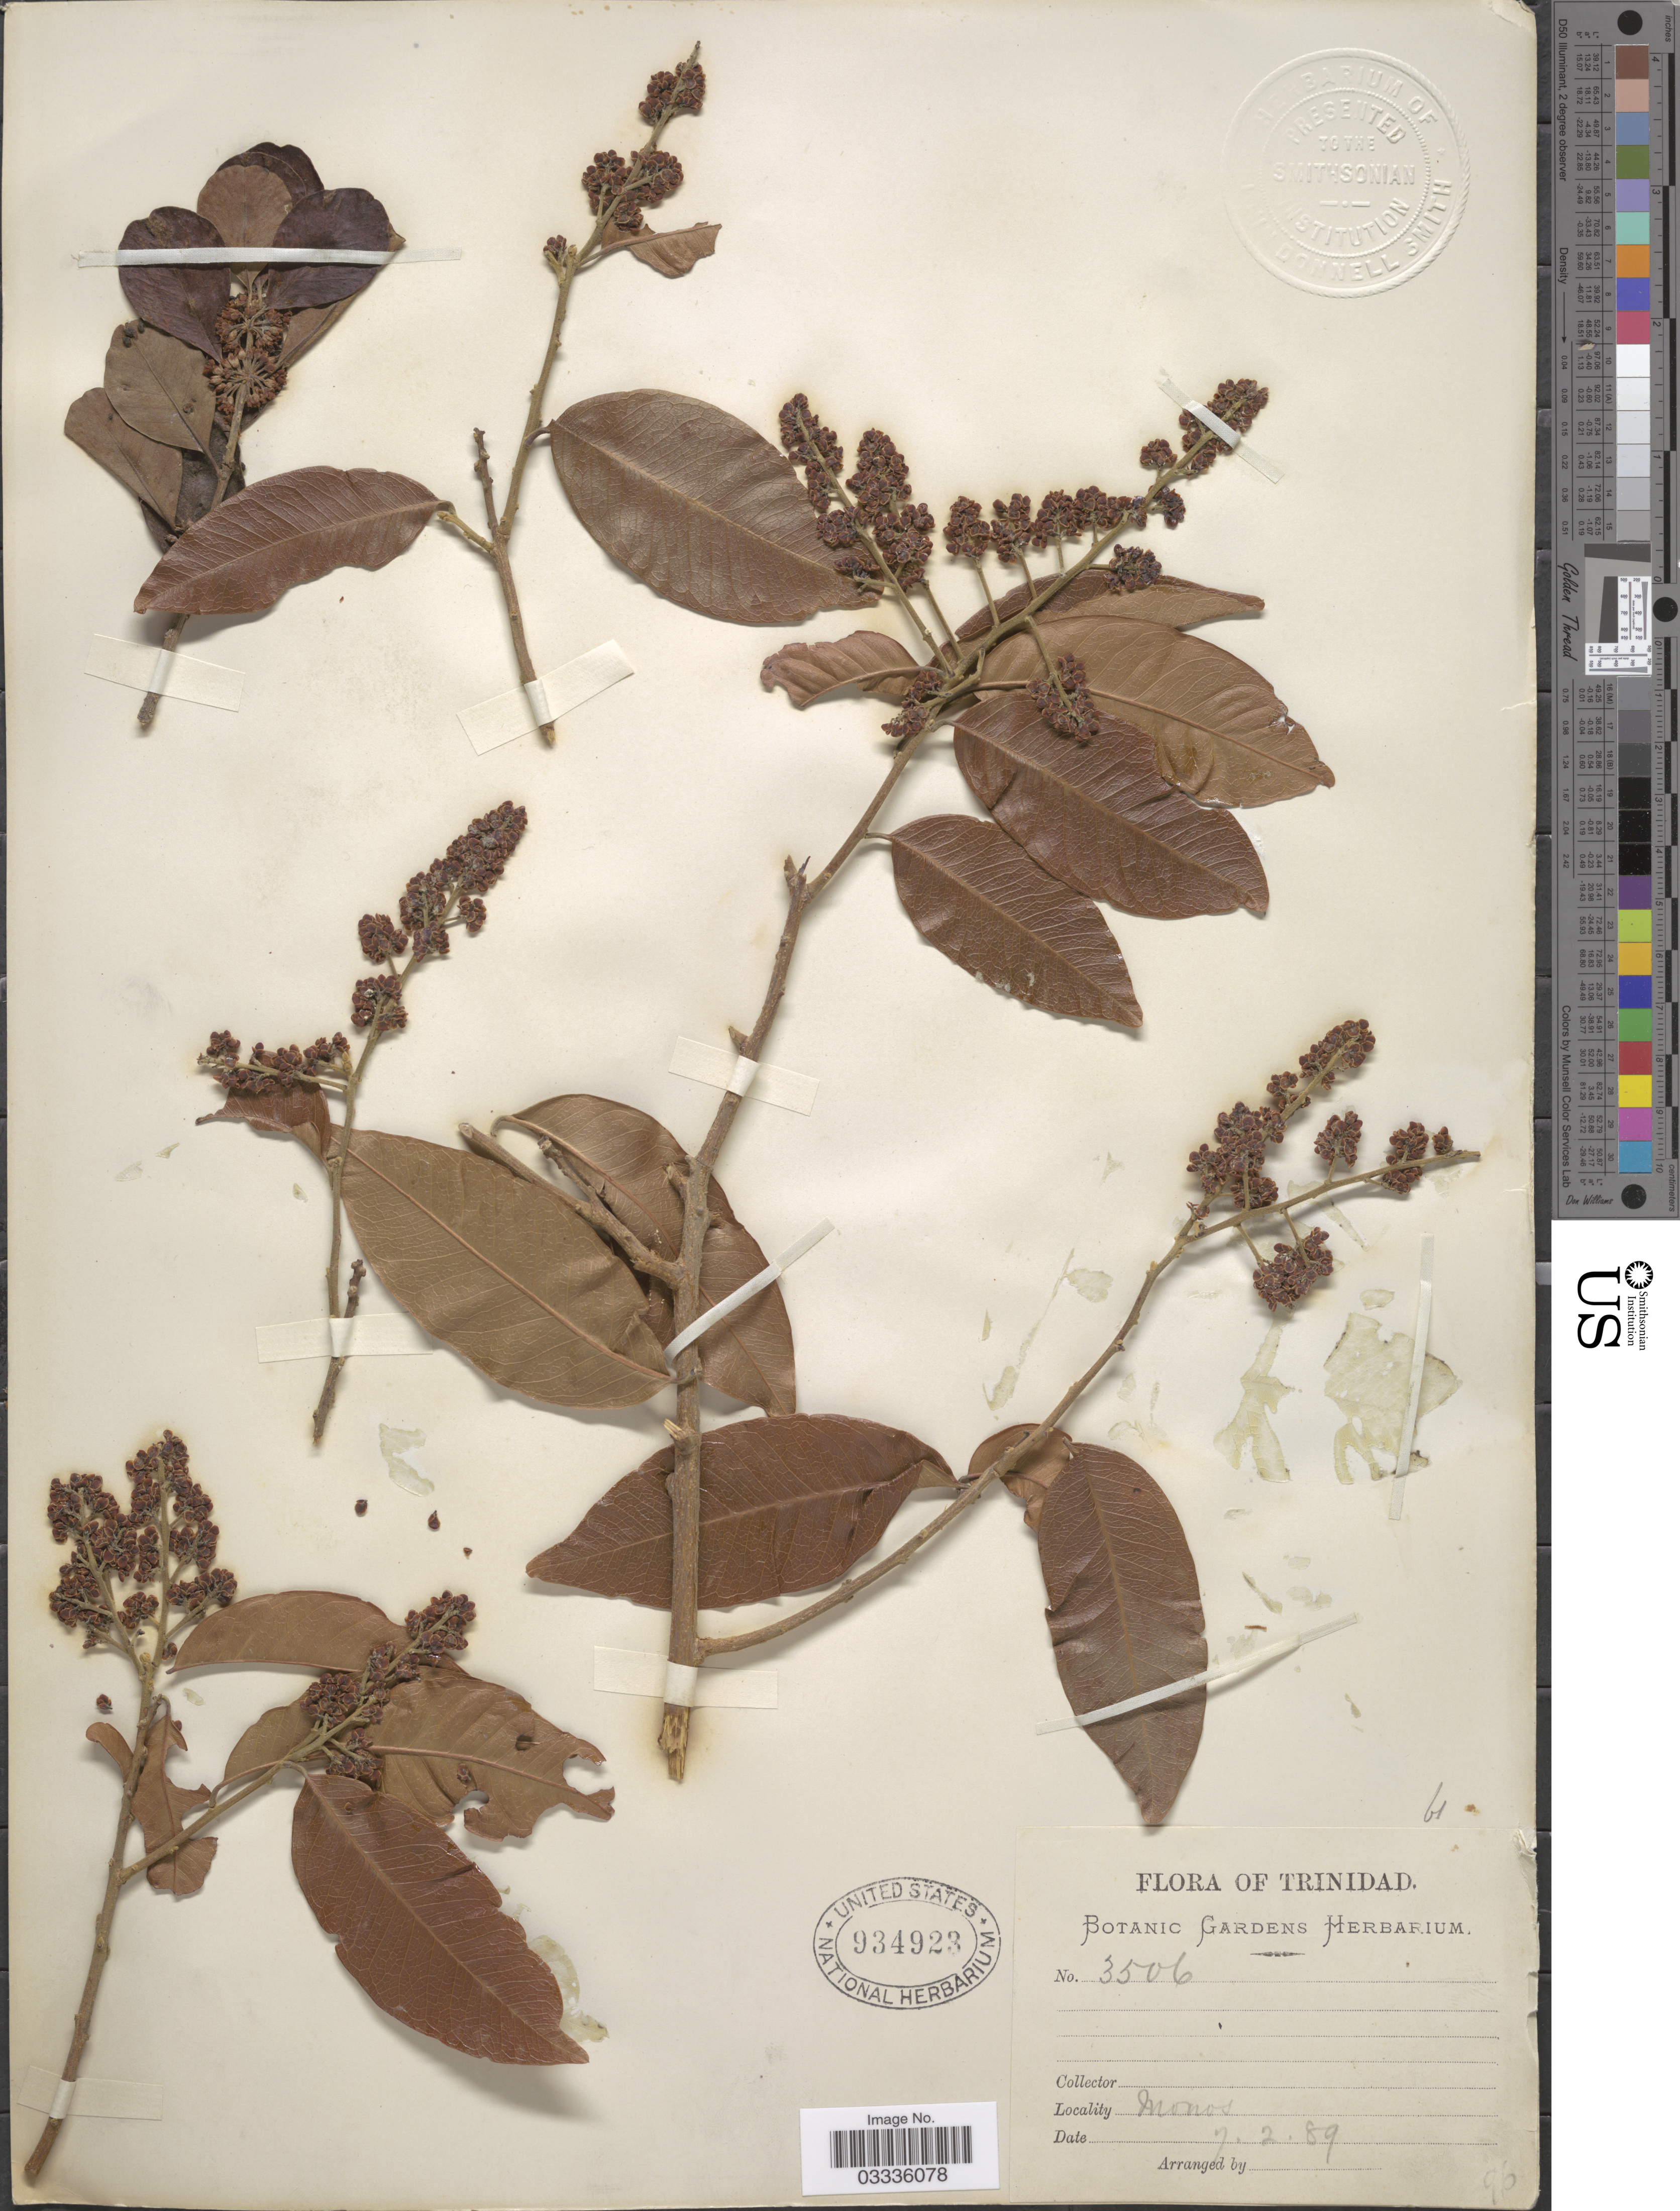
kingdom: Plantae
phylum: Tracheophyta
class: Magnoliopsida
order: Fabales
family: Polygalaceae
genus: Bredemeyera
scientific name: Bredemeyera sp.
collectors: ex herb. Botanic Gardens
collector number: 3506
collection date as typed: Transcribed d/m/y: 7/2/89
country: Trinidad and Tobago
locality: Trinidad. Monos.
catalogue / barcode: US 934923